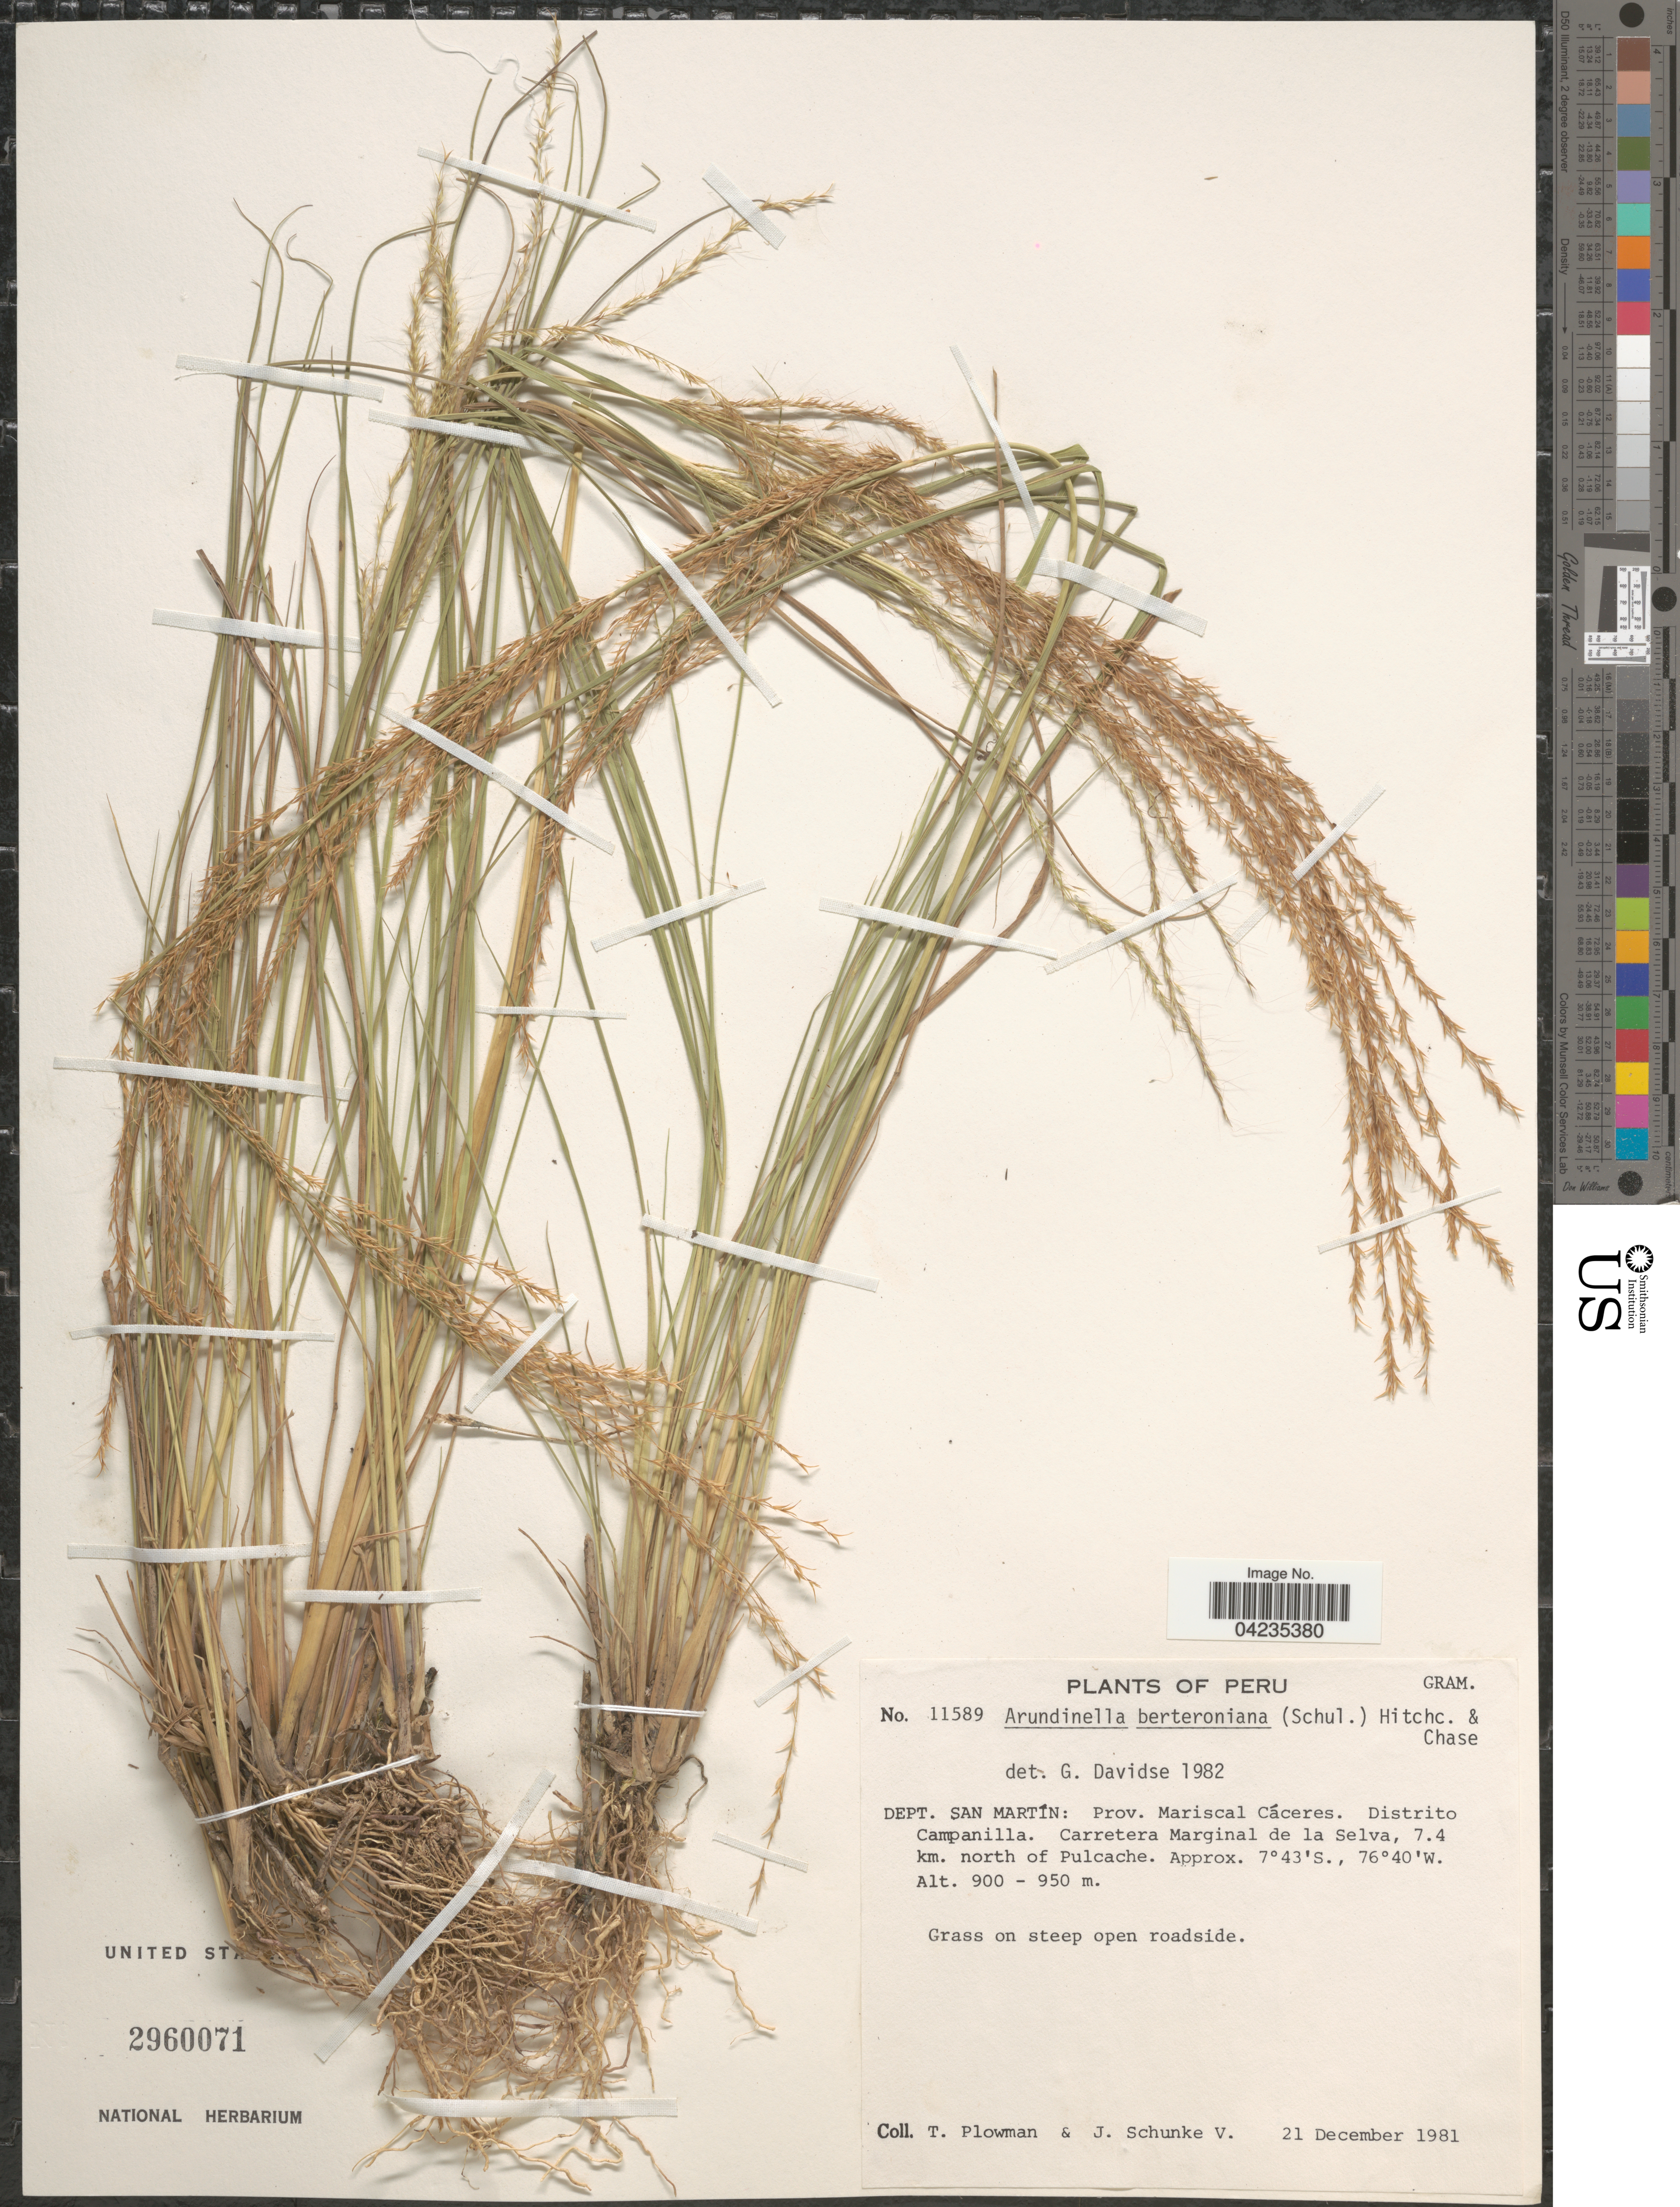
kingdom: Plantae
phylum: Tracheophyta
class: Liliopsida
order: Poales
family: Poaceae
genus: Arundinella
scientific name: Arundinella berteroniana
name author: (Schult.) Hitchc. & Chase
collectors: T. Plowman & J. Schunke Vigo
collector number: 11589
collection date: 1981-12-21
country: Peru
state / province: San Martín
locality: Dept. San Martín: Prov. Mariscal Cáceres. Distrito Campanilla. Carretera Marginal de la Selva, 7.4 km. north of Pulcache.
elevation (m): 900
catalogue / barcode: US 2960071